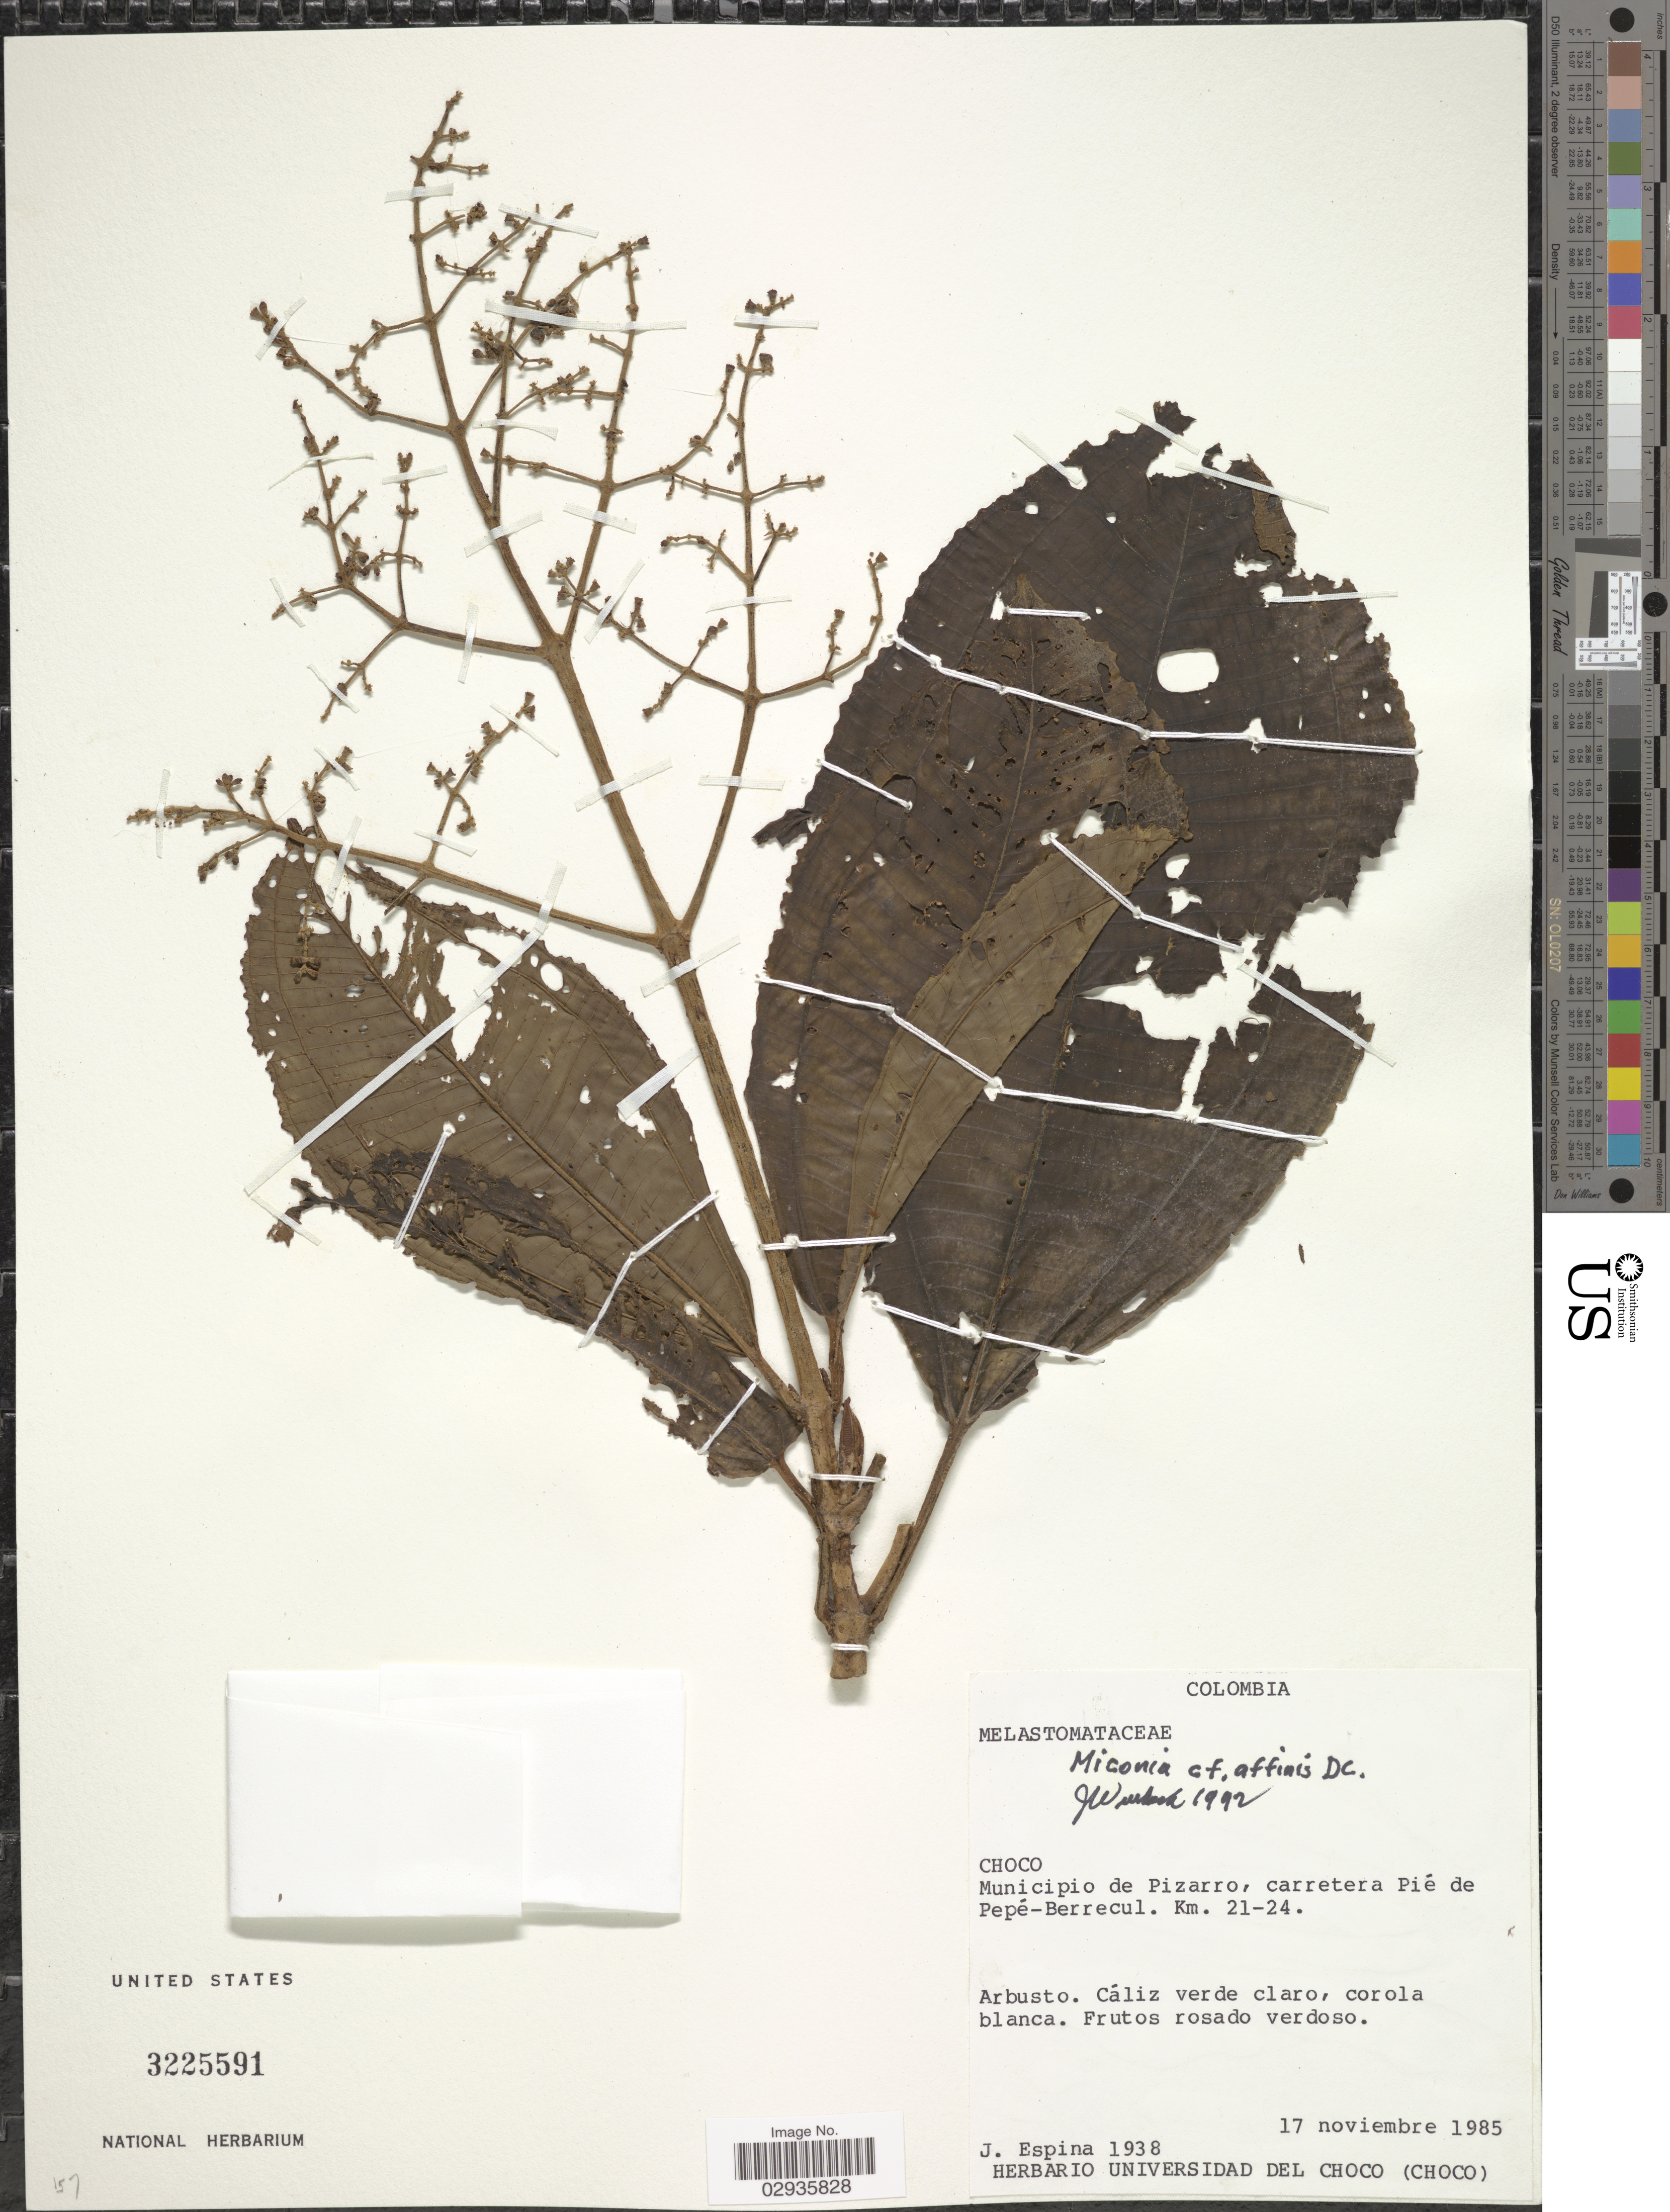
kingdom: Plantae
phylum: Tracheophyta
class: Magnoliopsida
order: Myrtales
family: Melastomataceae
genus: Miconia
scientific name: Miconia affinis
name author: DC.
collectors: J. Espina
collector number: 1938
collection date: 1985-11-17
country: Colombia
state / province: Chocó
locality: Municipio de Pizarro, carretera Pié de Pepé-Berrecul. Km. 21-24.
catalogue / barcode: US 3225591